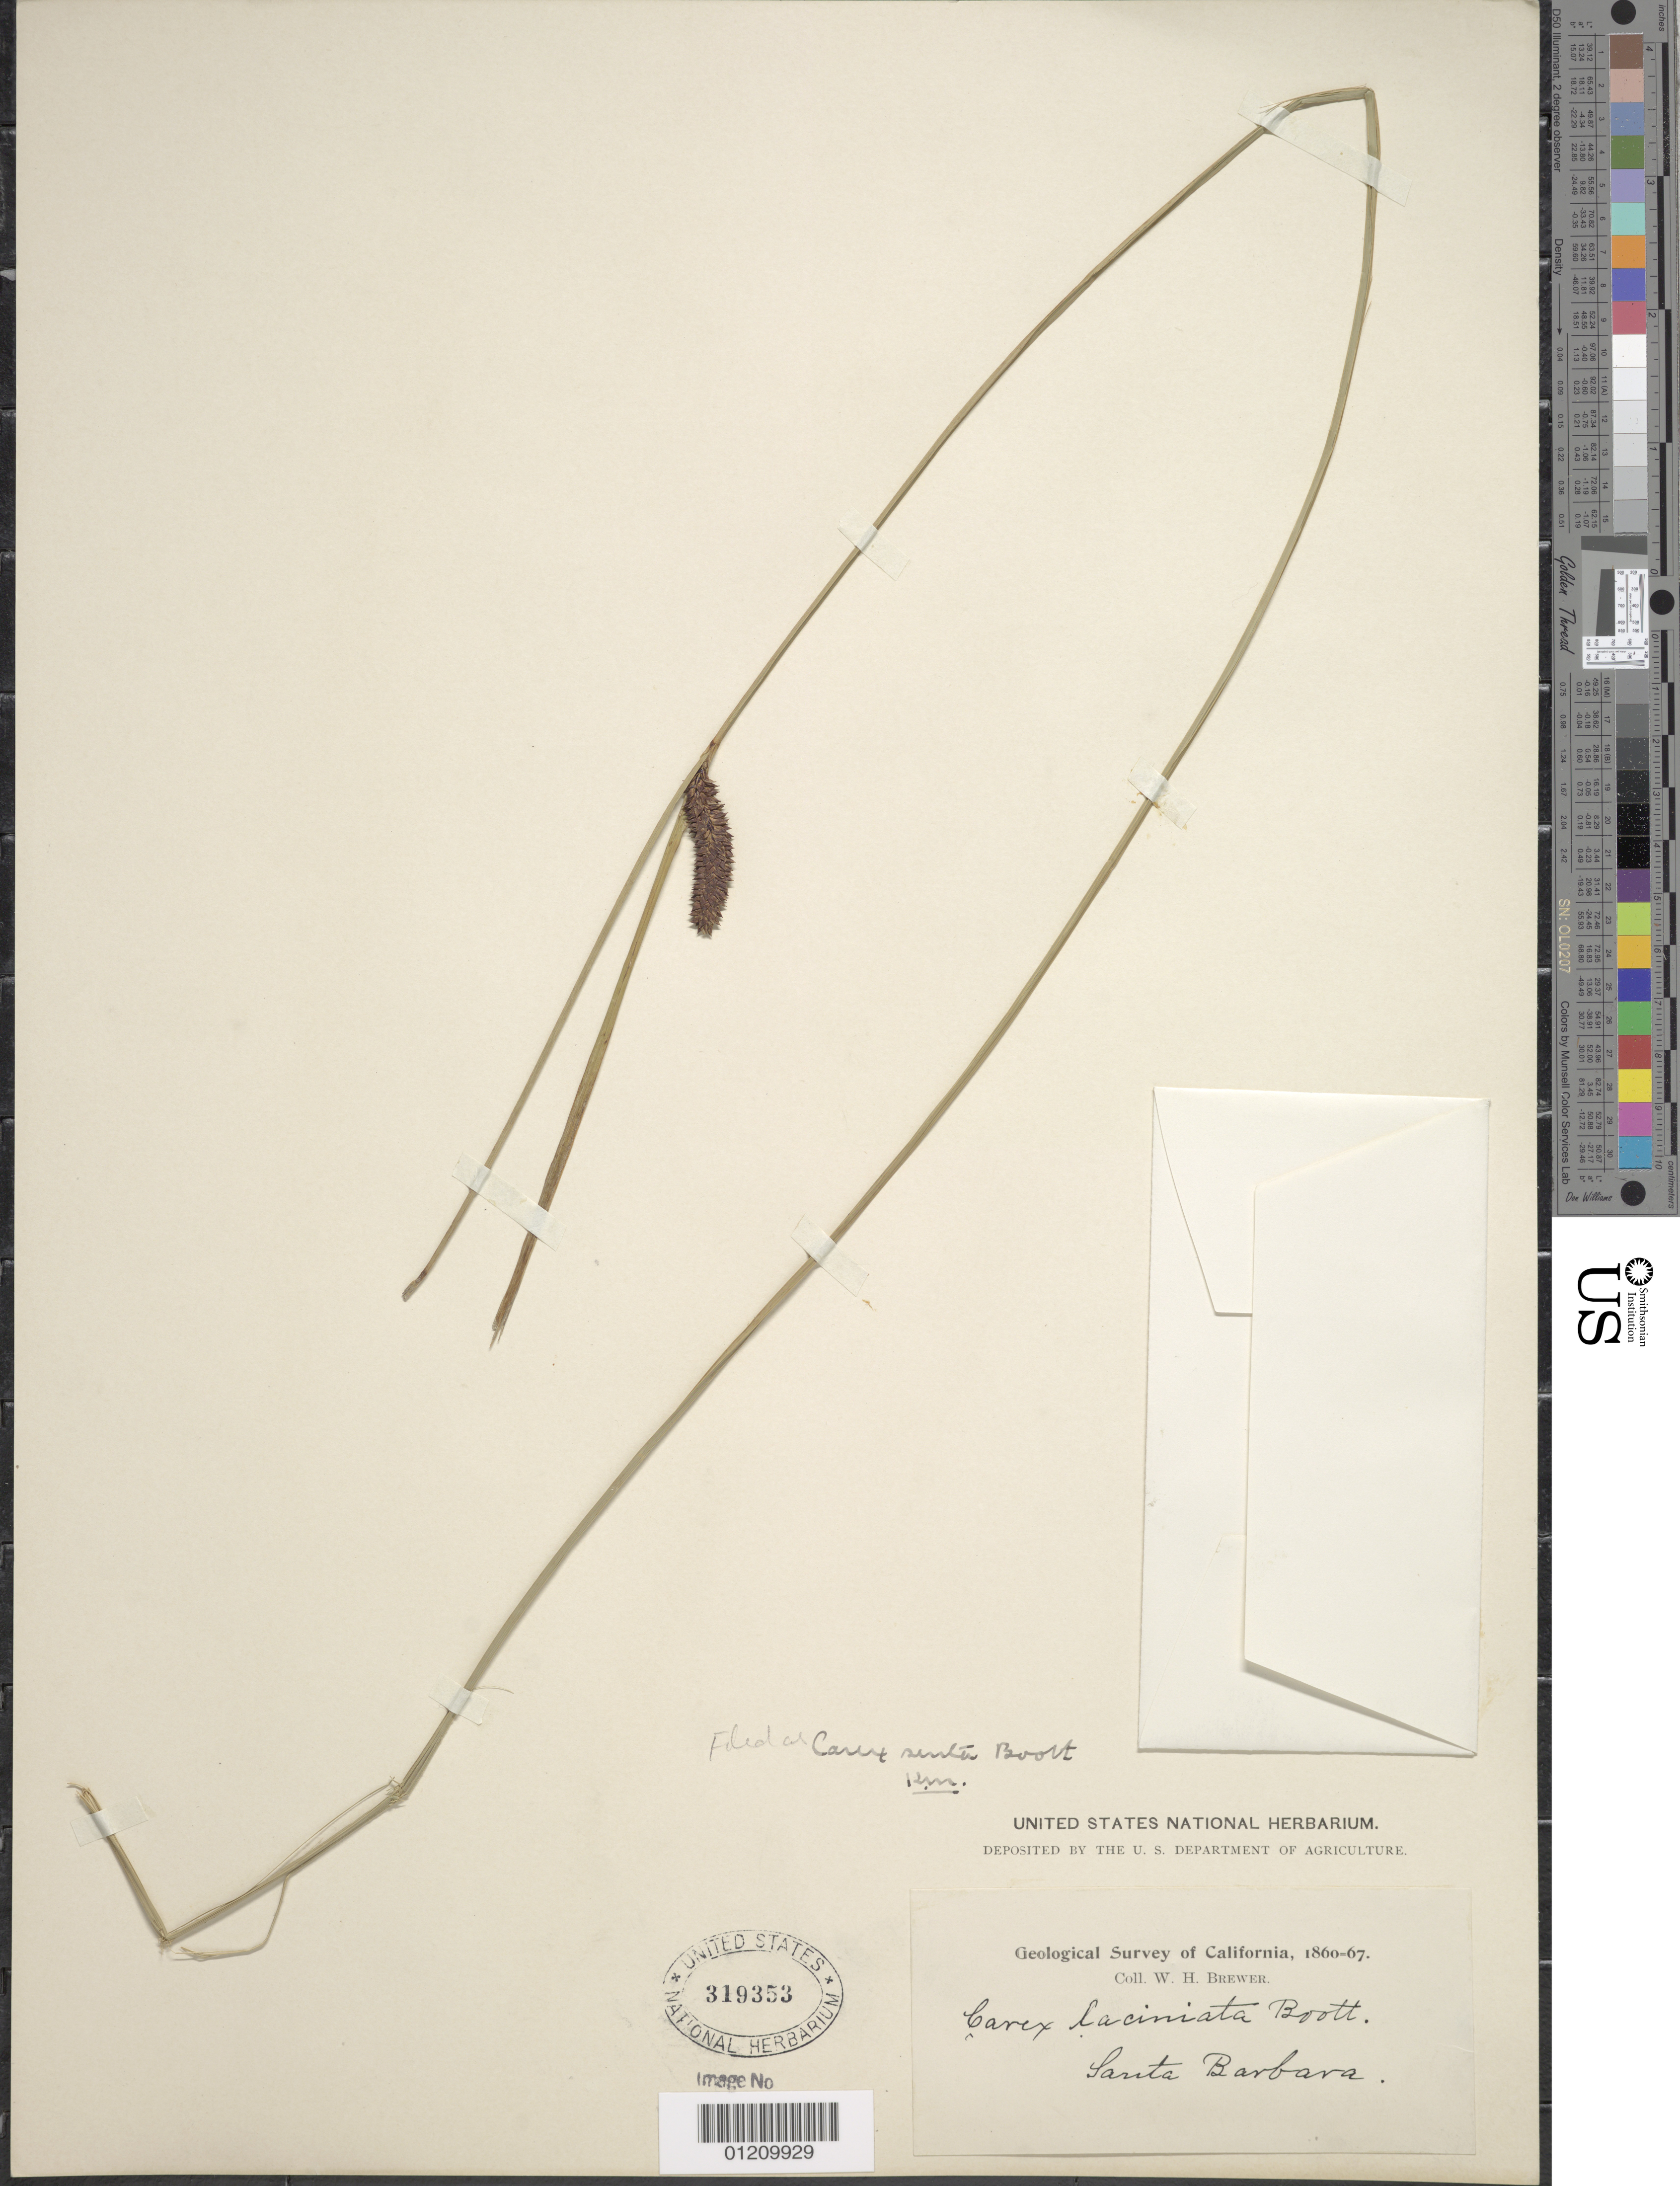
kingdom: Plantae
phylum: Tracheophyta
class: Liliopsida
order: Poales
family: Cyperaceae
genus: Carex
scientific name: Carex senta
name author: Boott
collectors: W. H. Brewer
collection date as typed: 1860 to -- --- 1867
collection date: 1860/1867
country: United States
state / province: California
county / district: Santa Barbara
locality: Santa Barbara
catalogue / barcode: US 319353